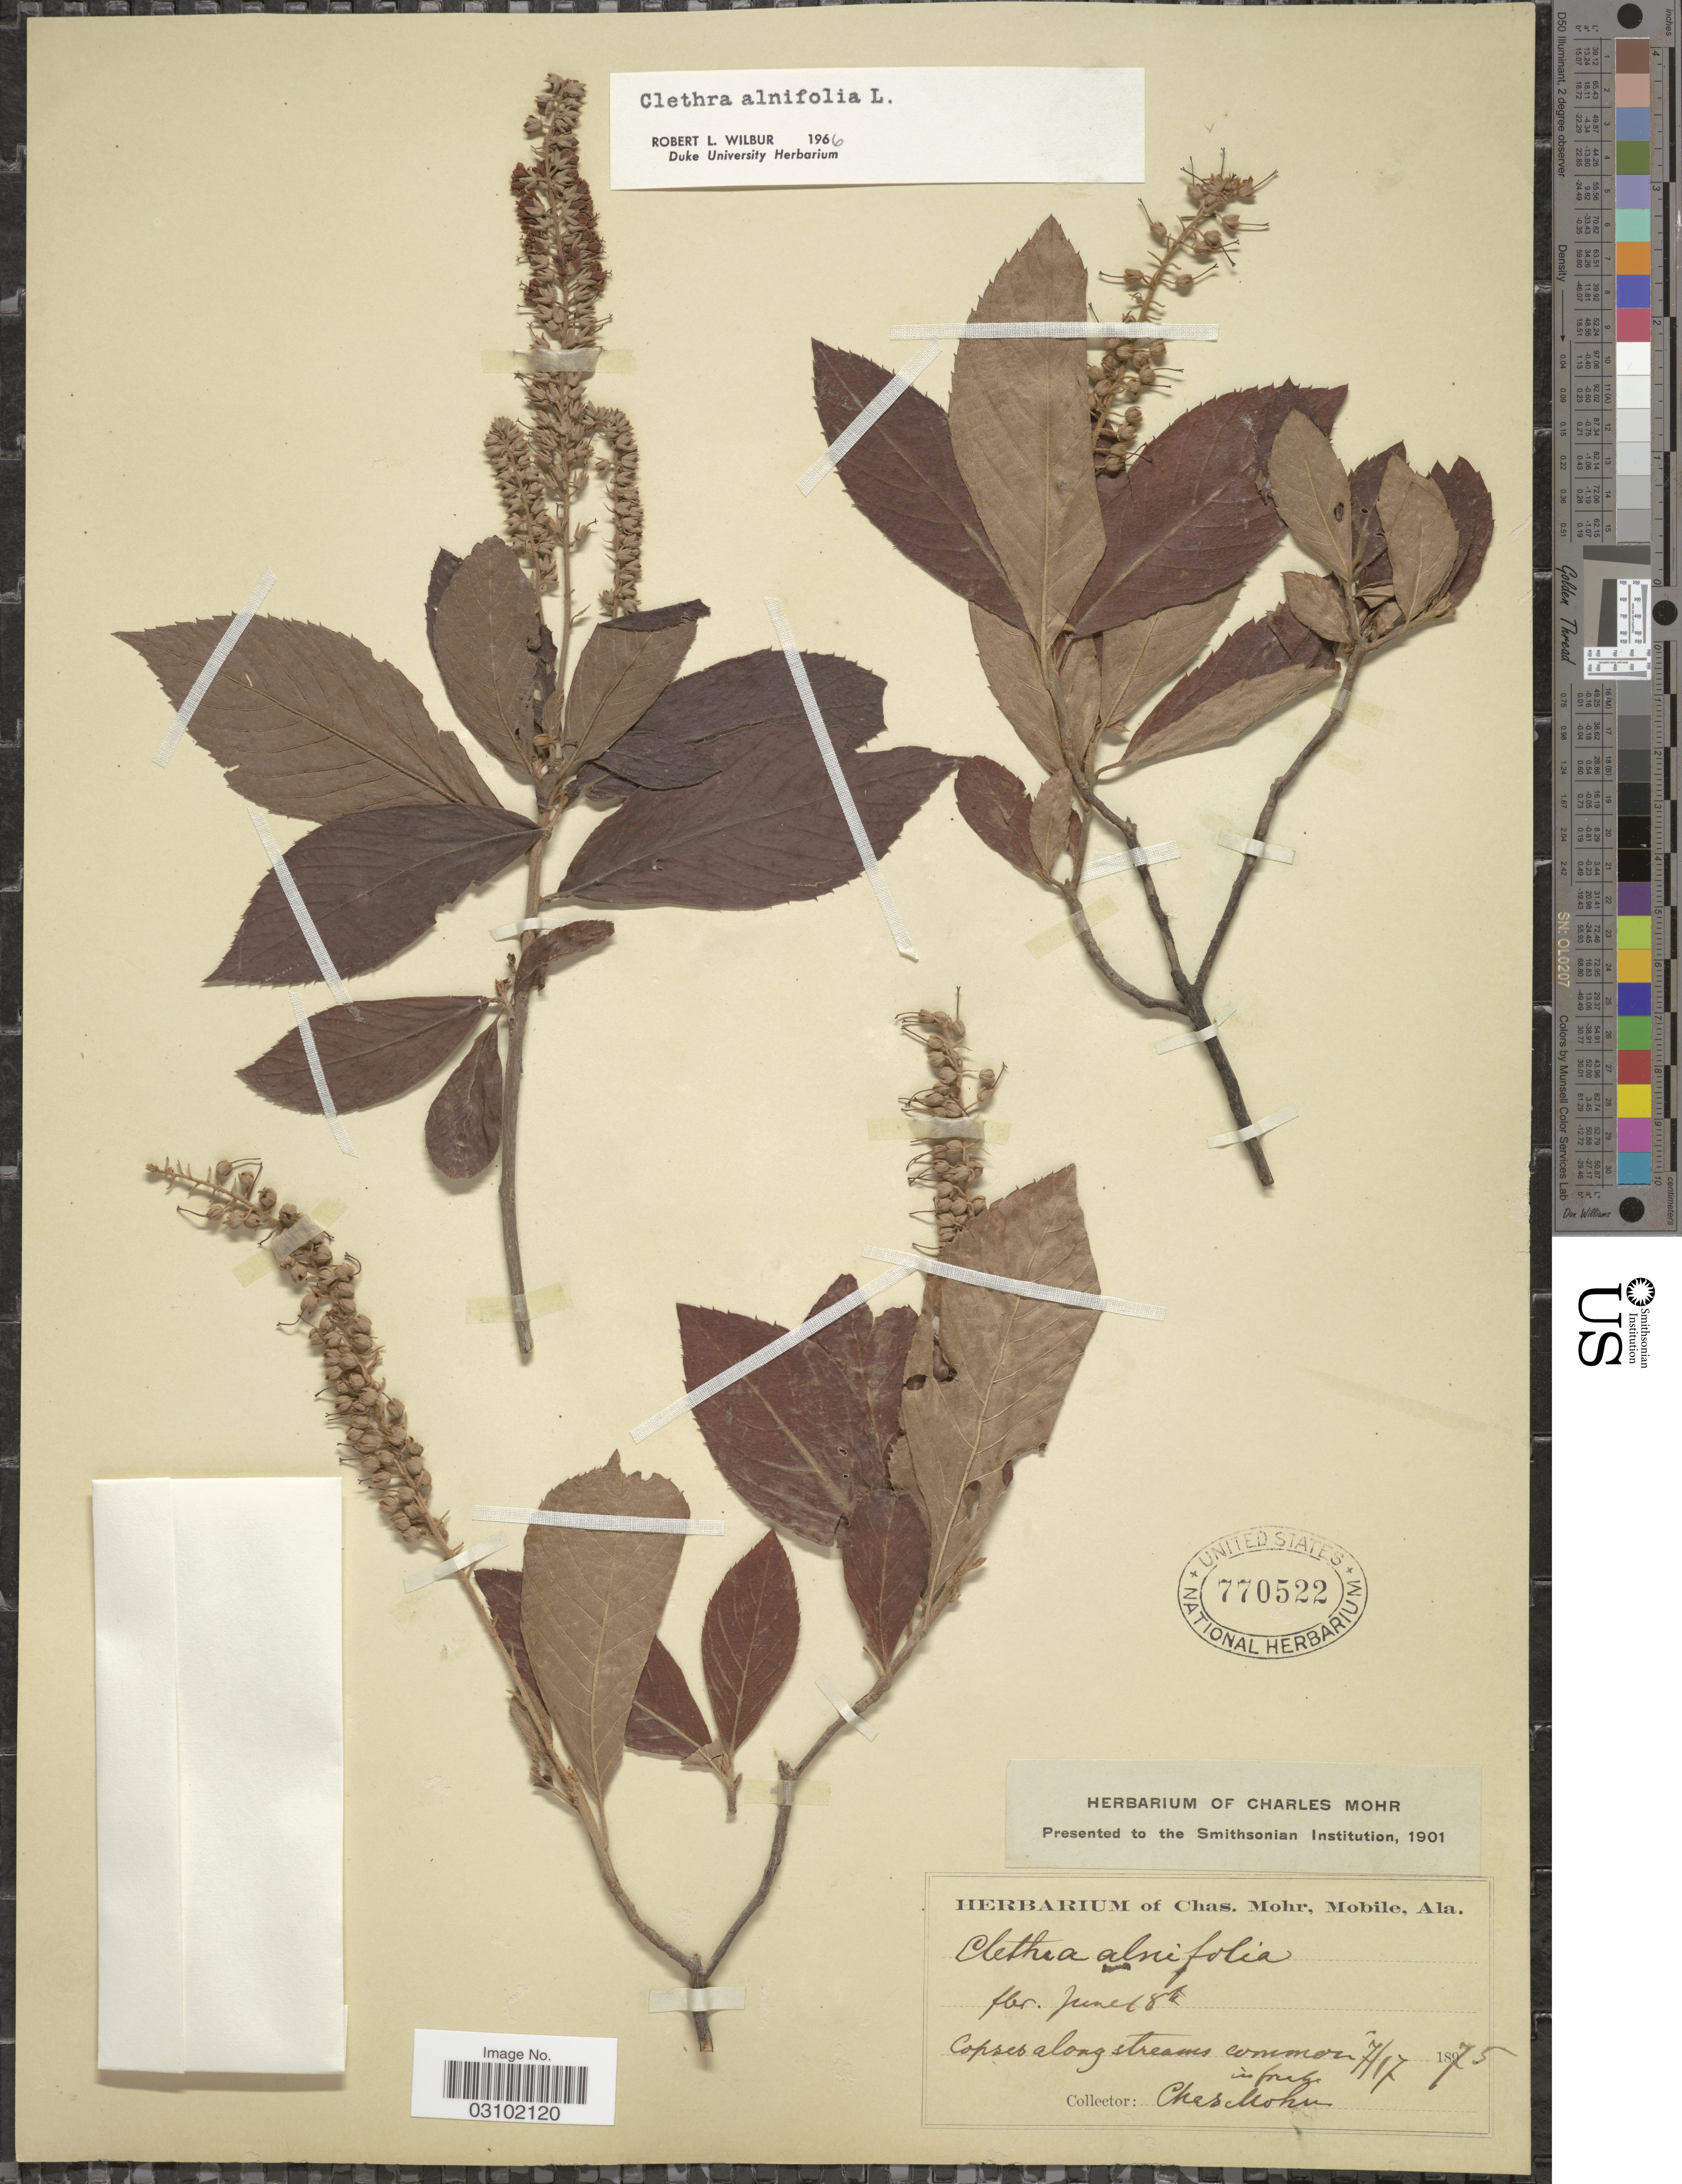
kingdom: Plantae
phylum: Tracheophyta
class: Magnoliopsida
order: Ericales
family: Clethraceae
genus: Clethra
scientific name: Clethra alnifolia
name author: L.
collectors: Mohr, C. T. (herbarium)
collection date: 1875-07-17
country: United States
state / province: Alabama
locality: Copses along streams common.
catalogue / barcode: US 770522